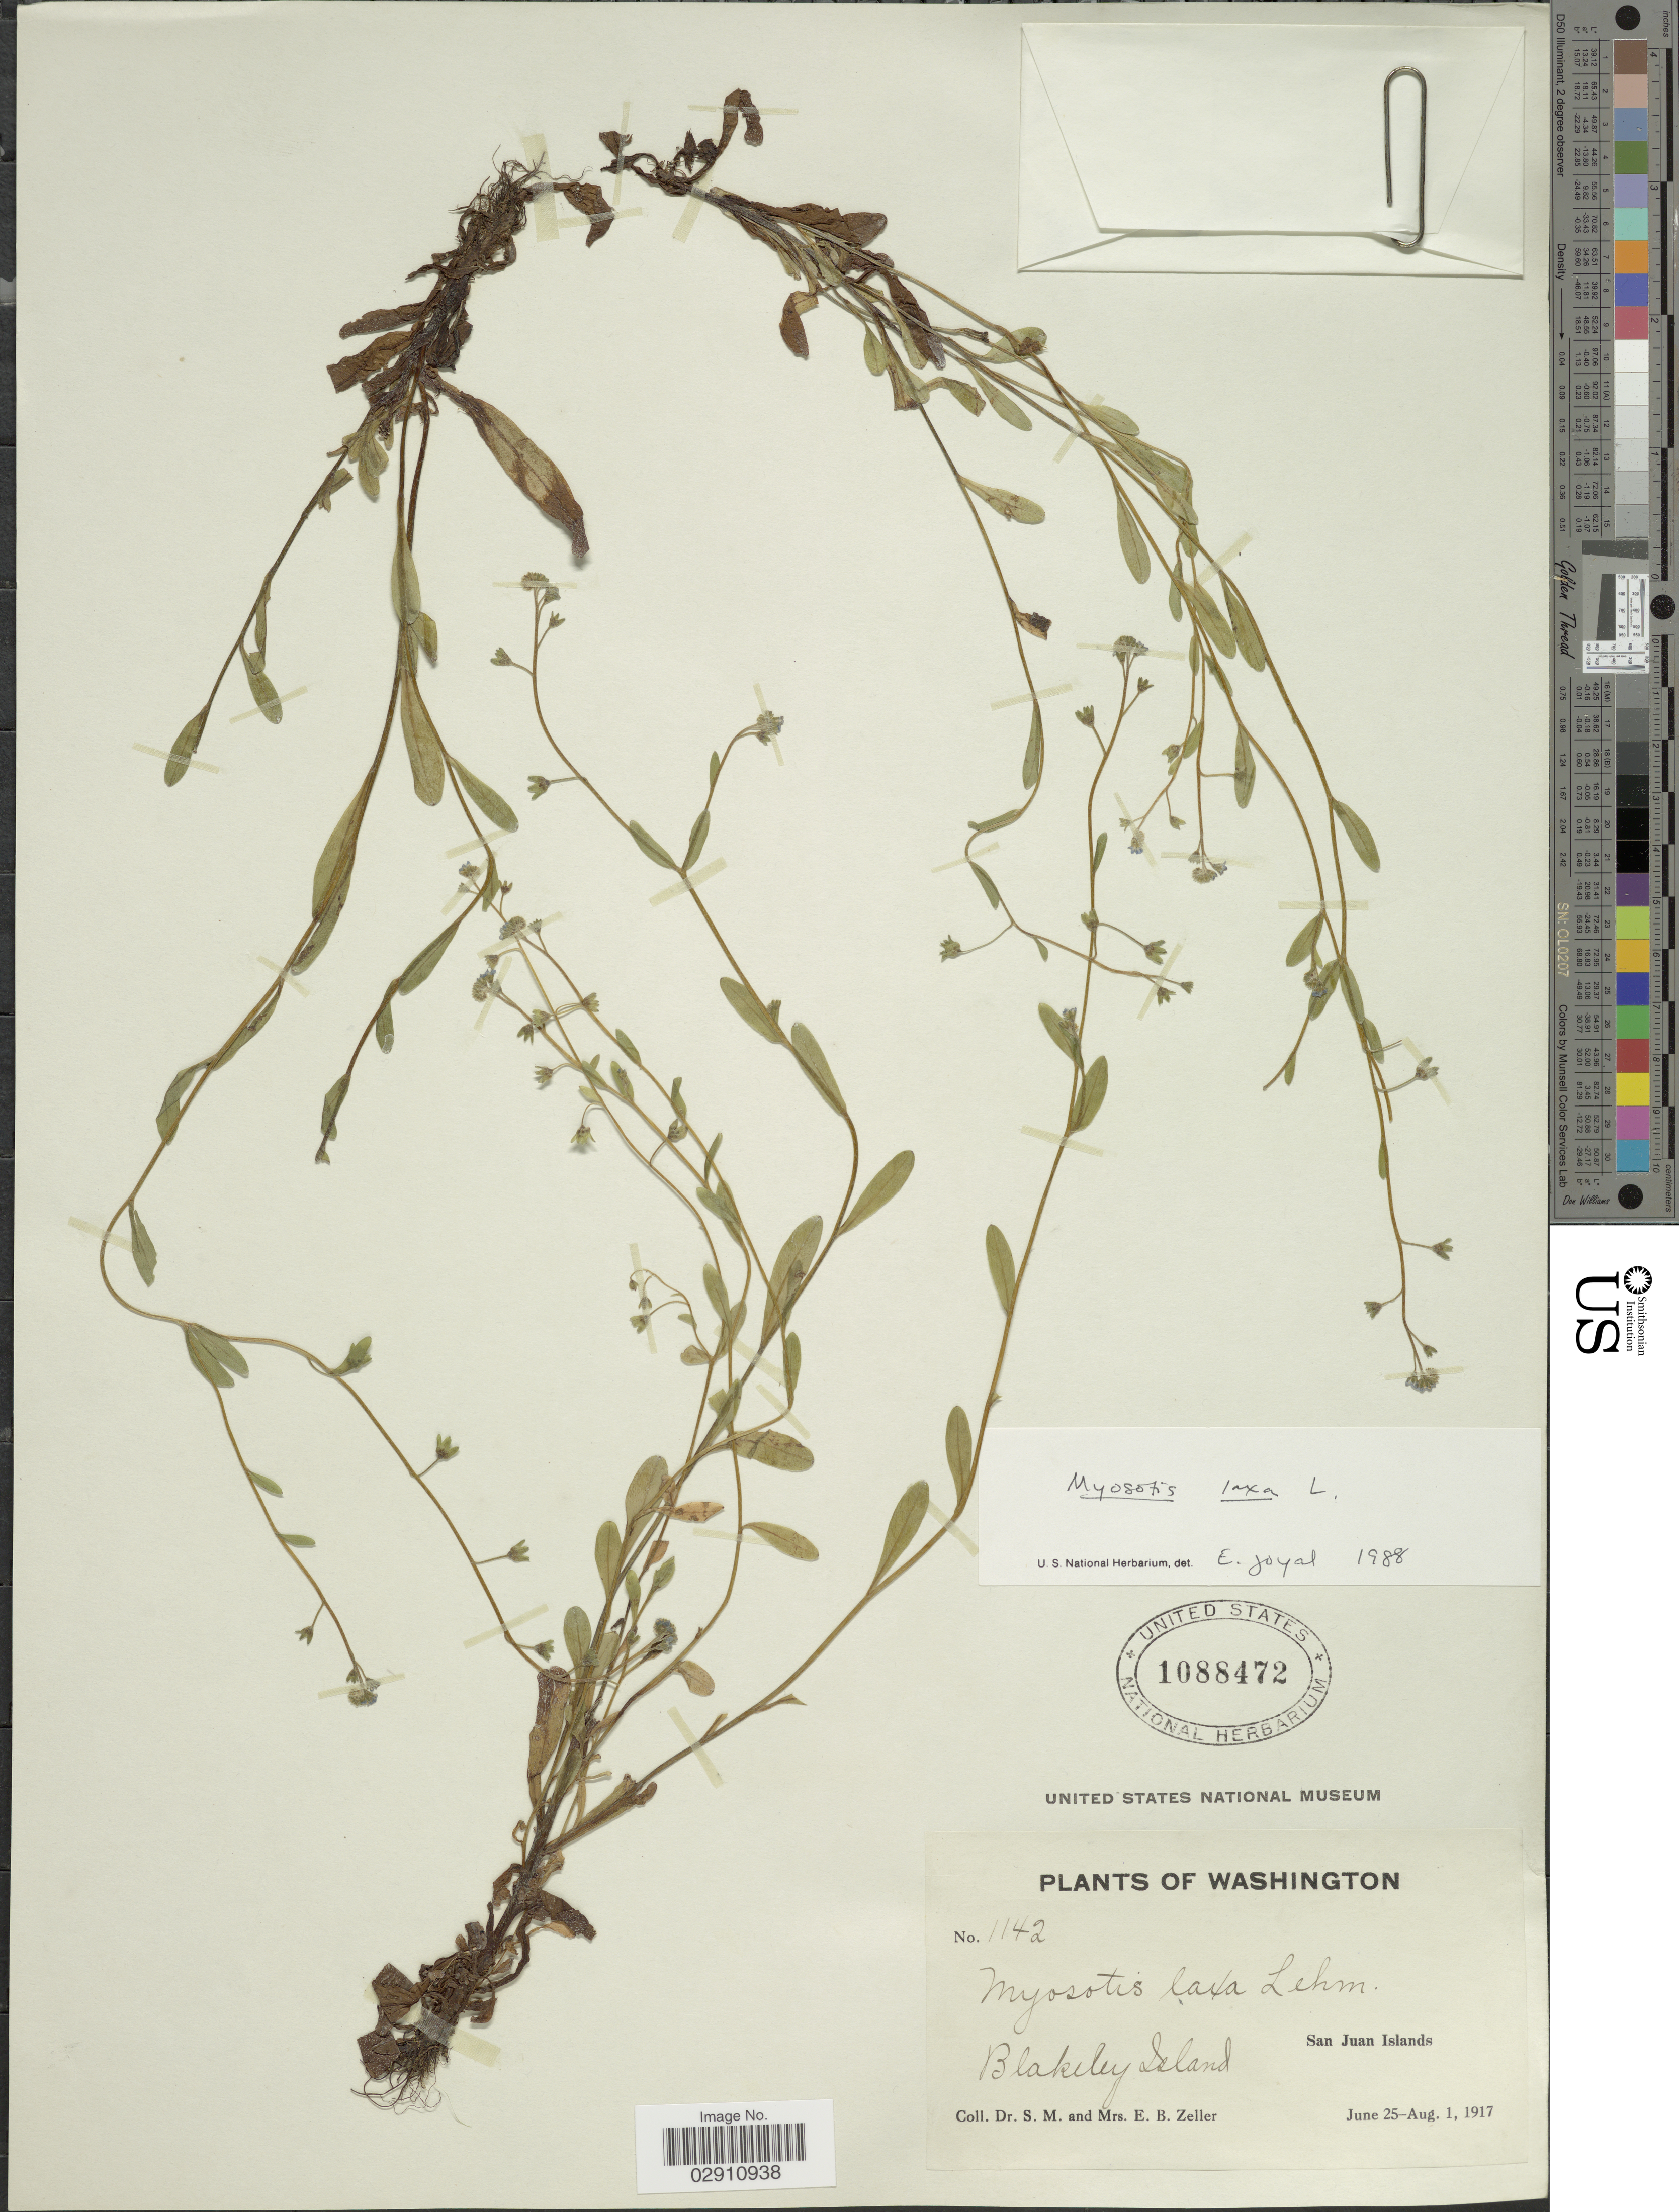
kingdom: Plantae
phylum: Tracheophyta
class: Magnoliopsida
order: Boraginales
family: Boraginaceae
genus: Myosotis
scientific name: Myosotis laxa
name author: F. Lehm.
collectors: S. Zeller & E. Zeller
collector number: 1142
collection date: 1917-06-25/1917-08-01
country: United States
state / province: Washington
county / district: San Juan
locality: San Juan Islands. Blakeley Island.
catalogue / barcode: US 1088472